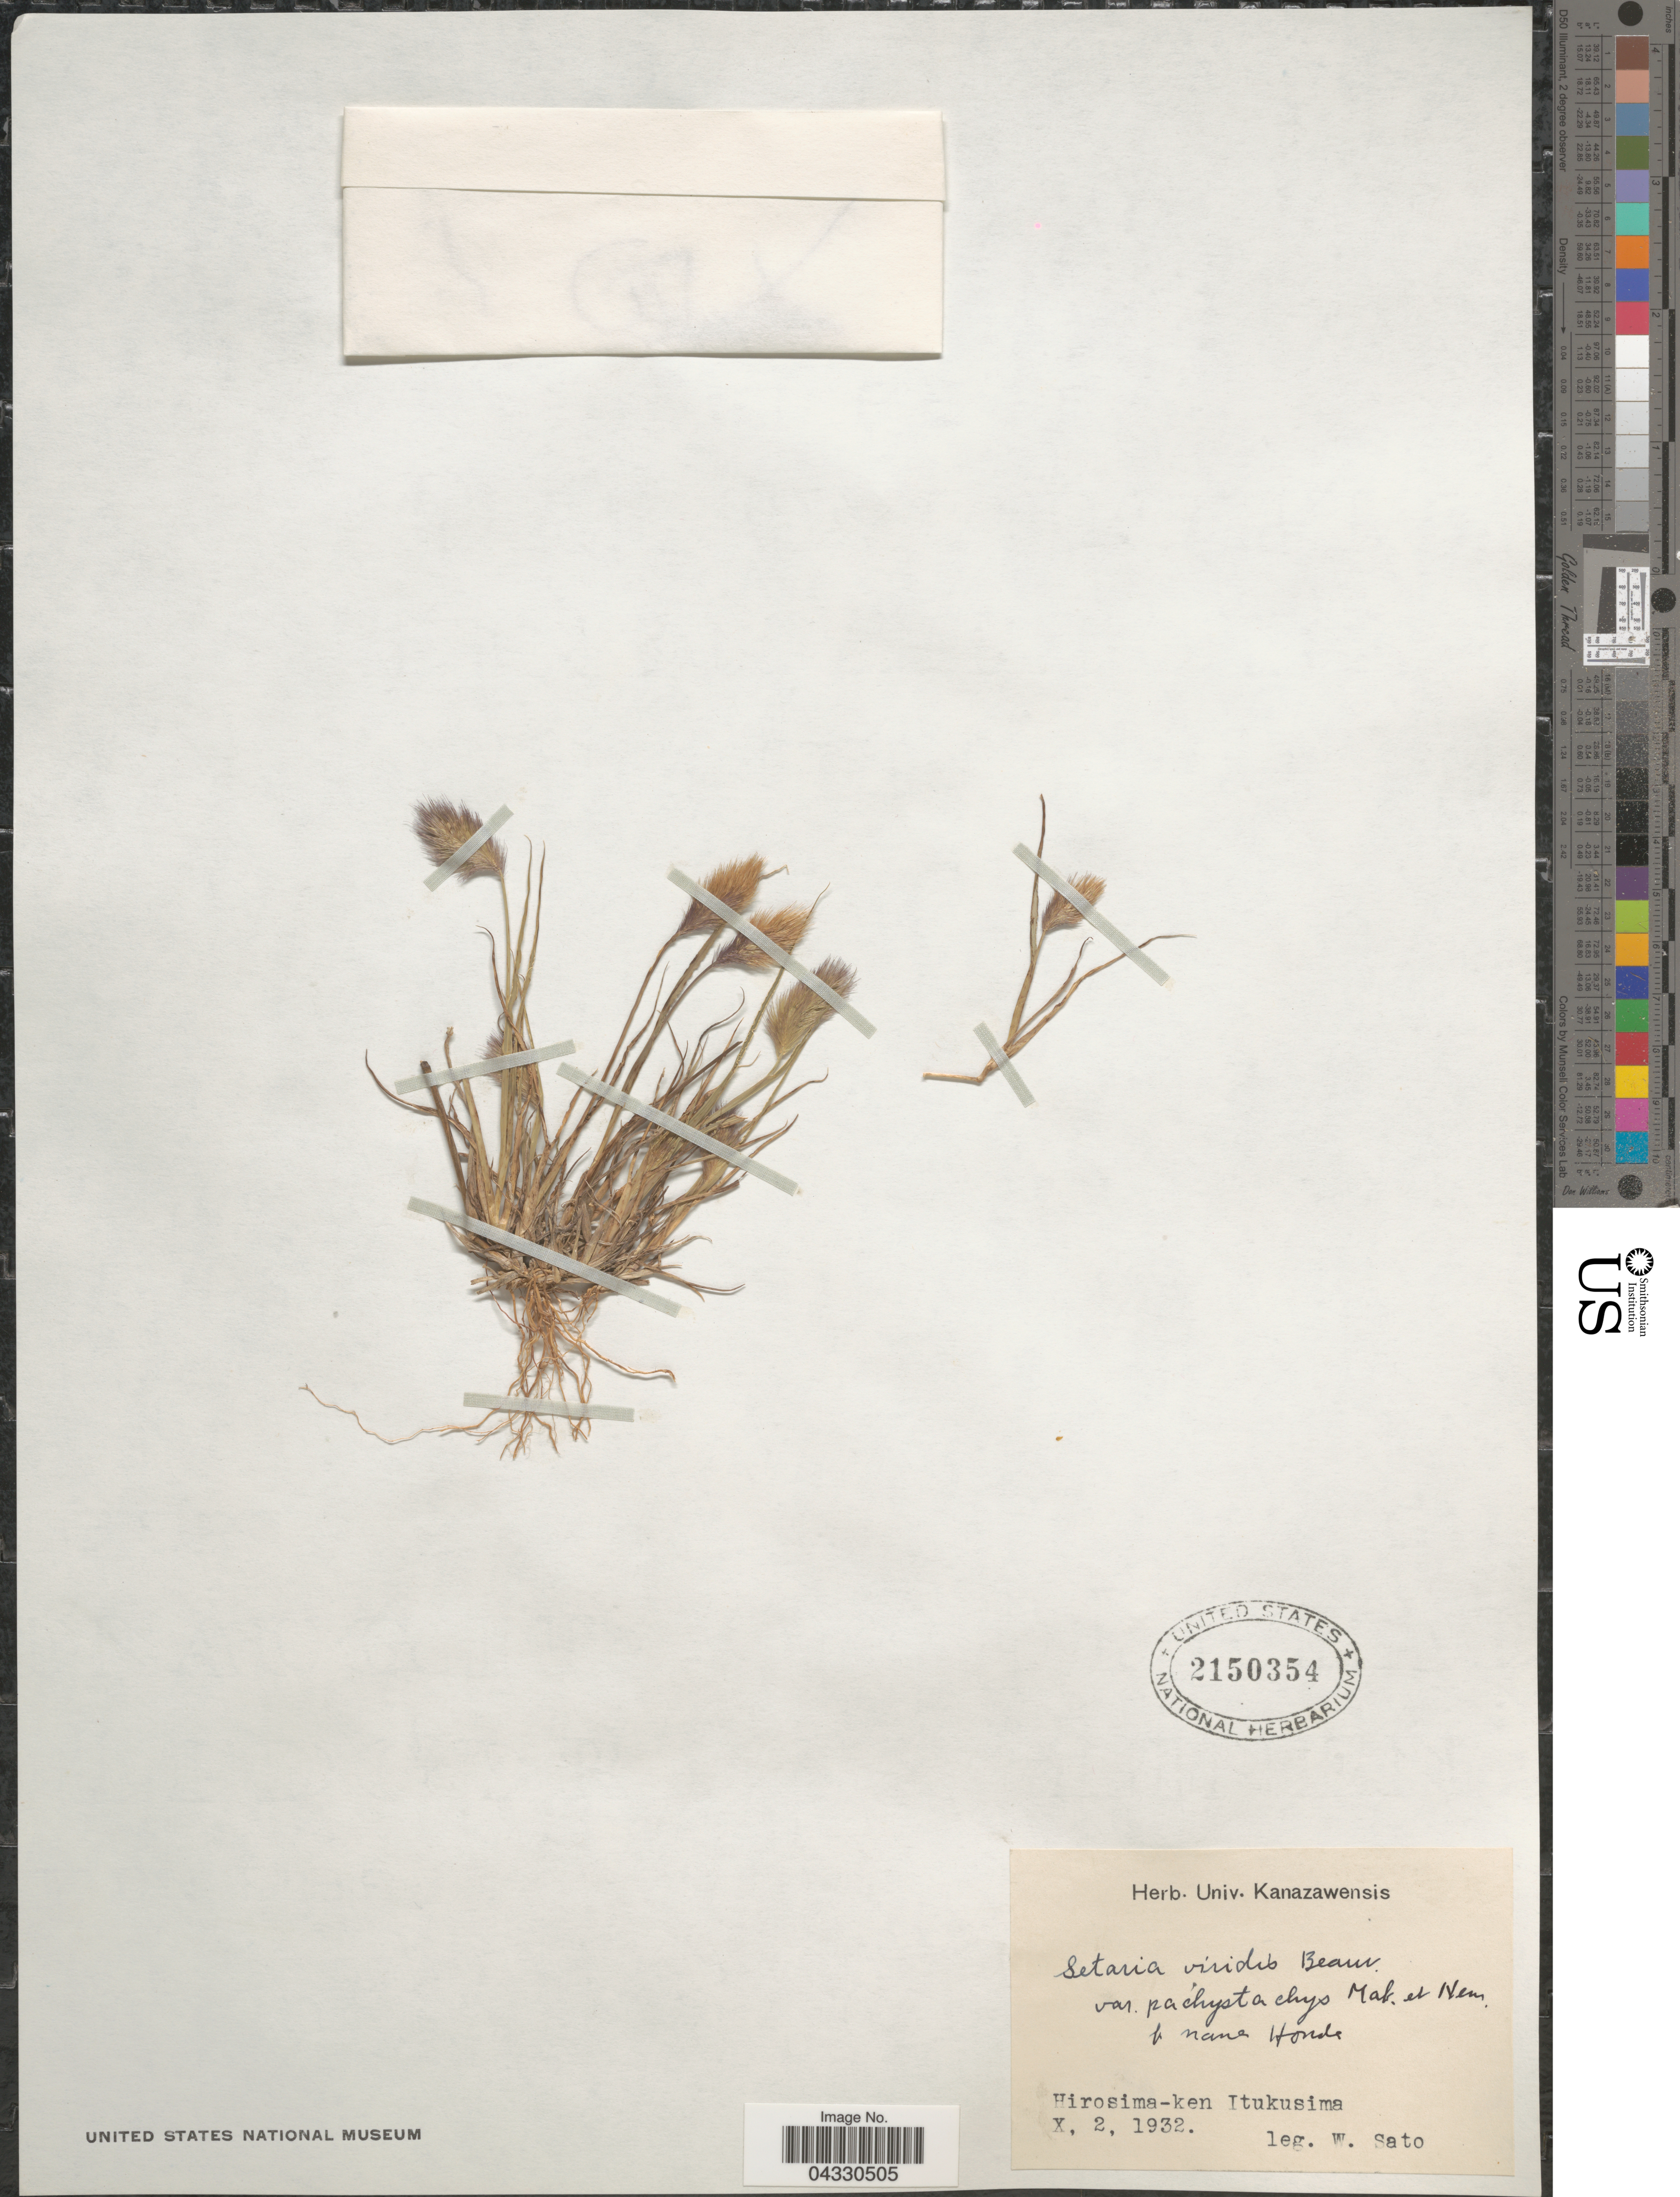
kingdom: Plantae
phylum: Tracheophyta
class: Liliopsida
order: Poales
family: Poaceae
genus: Setaria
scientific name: Setaria viridis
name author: (L.) P. Beauv.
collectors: W. Sato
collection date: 1932-10-02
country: Japan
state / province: Hirosima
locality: Hirosima-ken Itukusima.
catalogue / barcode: US 2150354